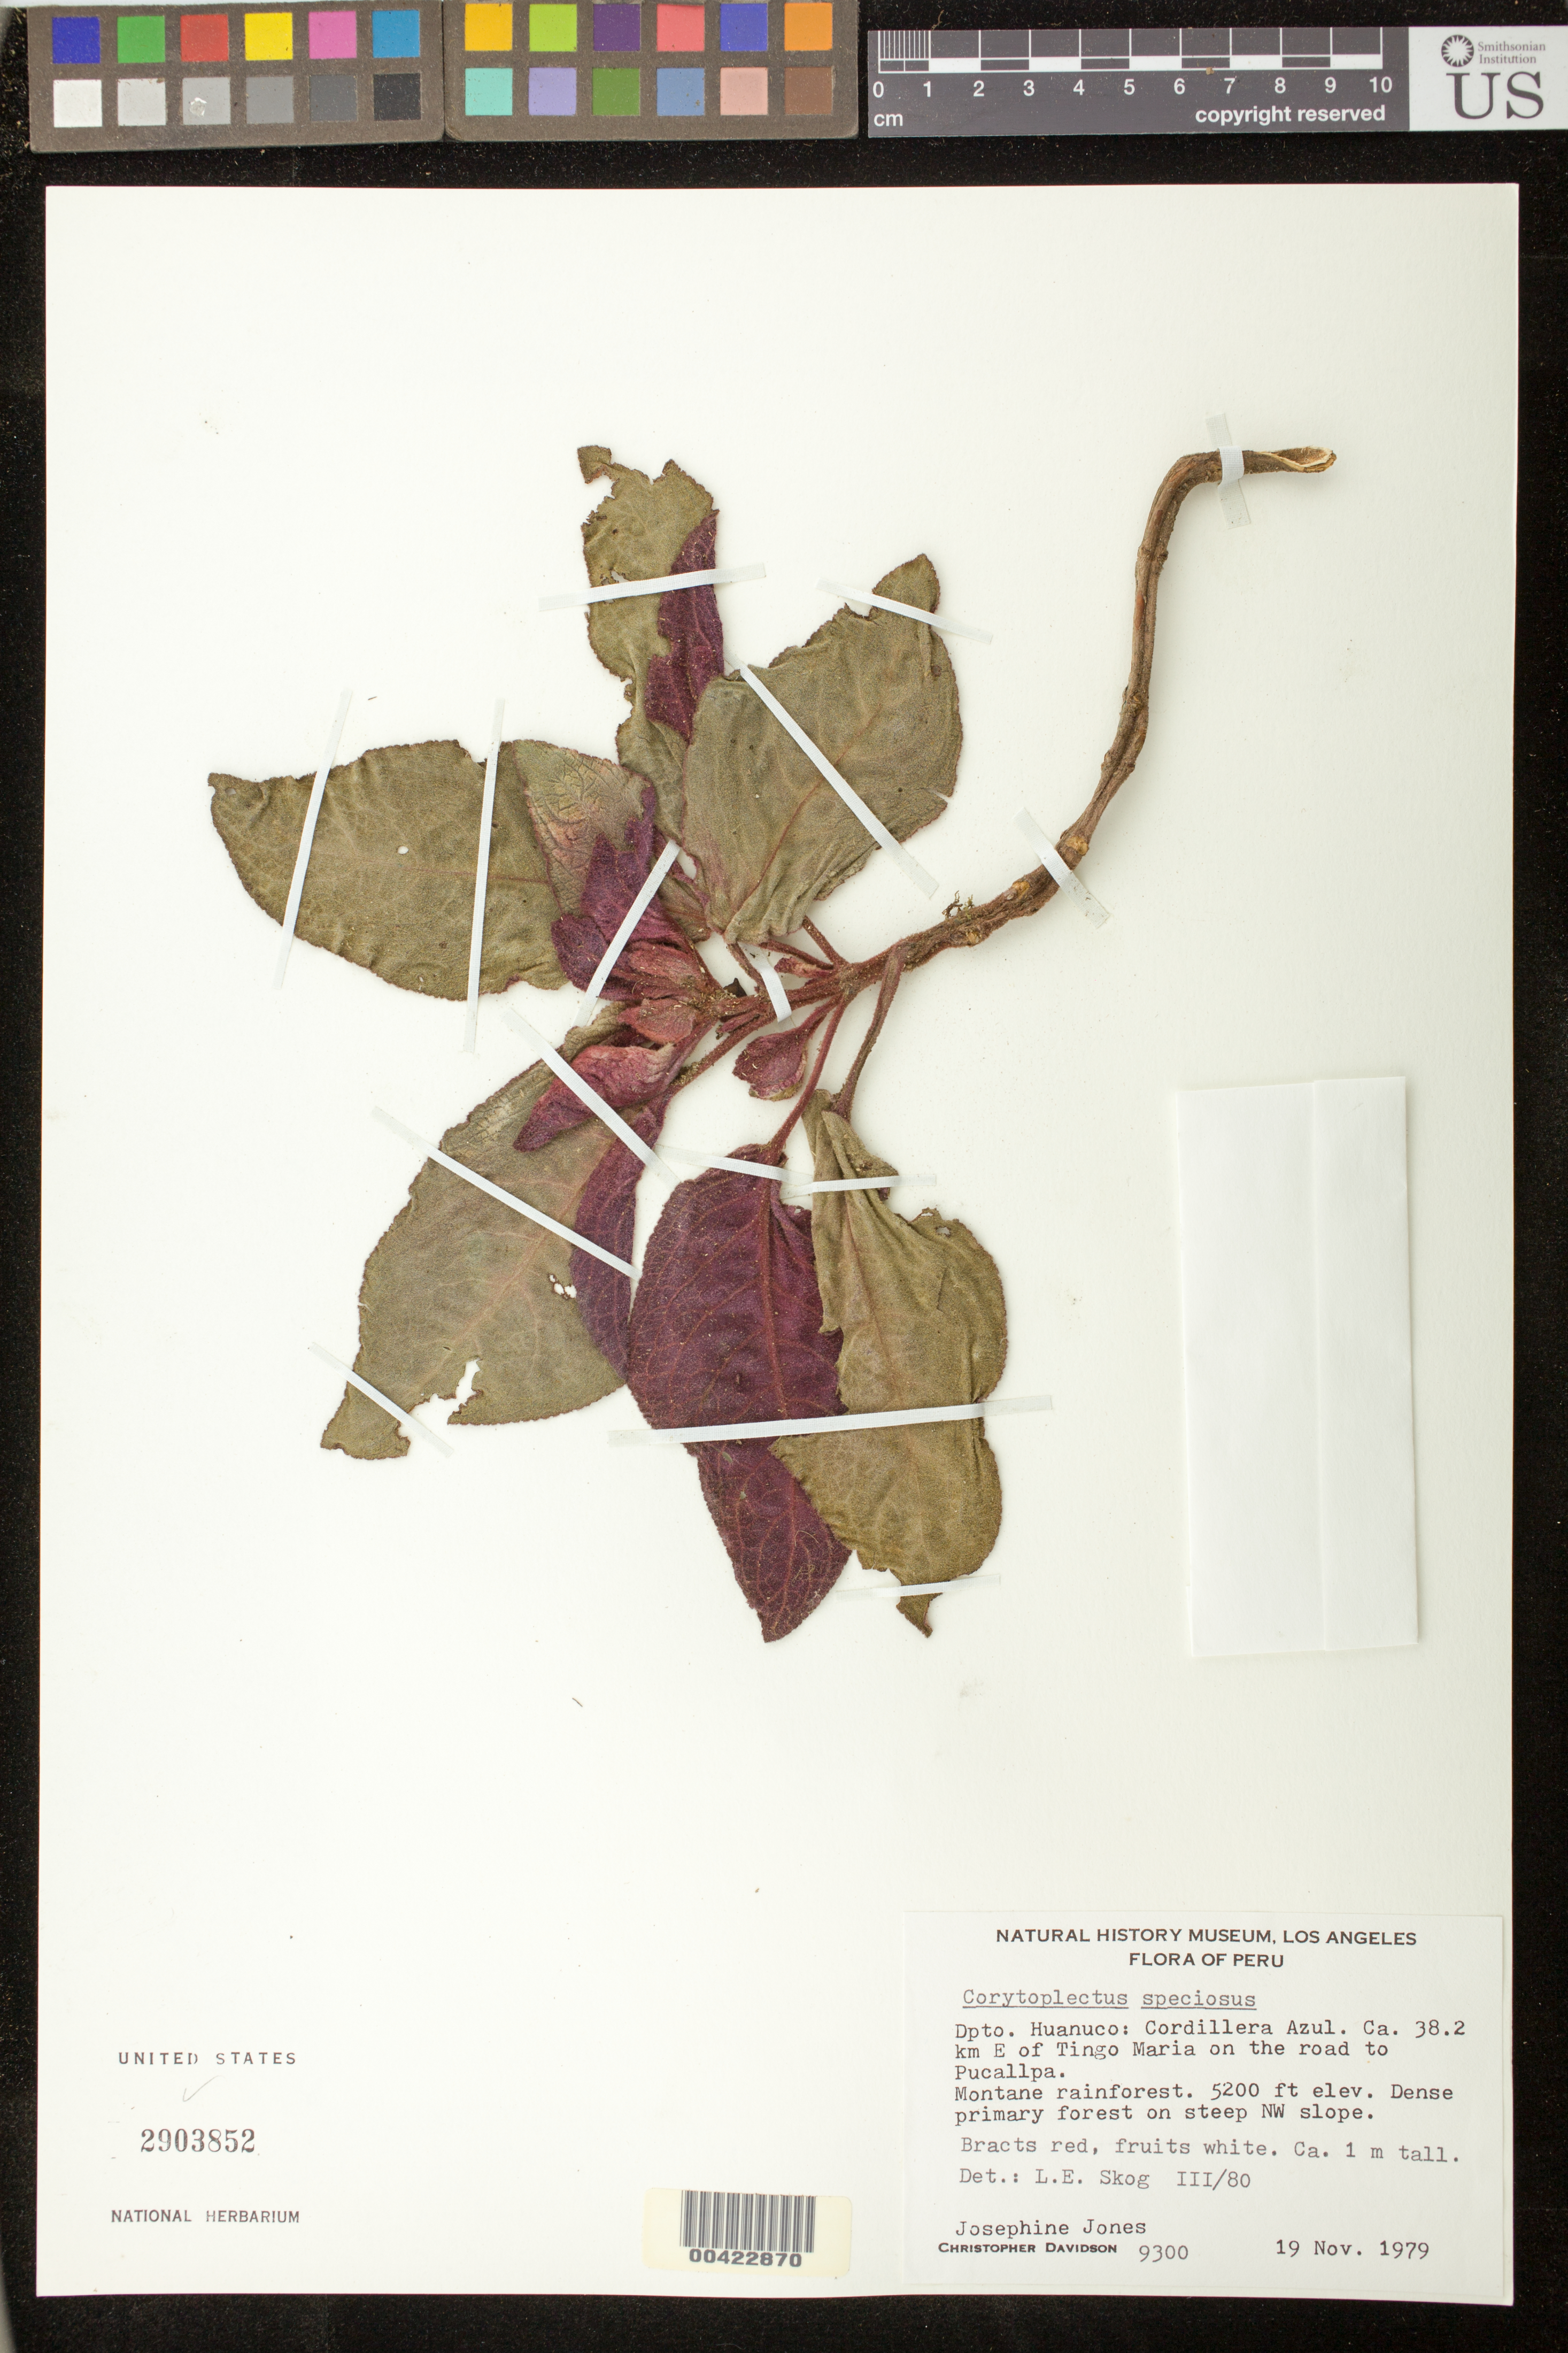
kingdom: Plantae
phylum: Tracheophyta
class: Magnoliopsida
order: Lamiales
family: Gesneriaceae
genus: Corytoplectus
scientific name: Corytoplectus speciosus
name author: (Poepp.) Wiehler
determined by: Skog, Laurence E.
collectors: C. Davidson & J. Jones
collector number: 9300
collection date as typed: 19 Nov 1979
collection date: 1979-11-19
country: Peru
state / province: Huánuco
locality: Cordillera Azul; ca. 38.2 km E of Tingo Maria on road to Pucallpa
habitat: Montane rainforest, dense primary forest on steep NW slope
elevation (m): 1585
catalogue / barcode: US 2903852